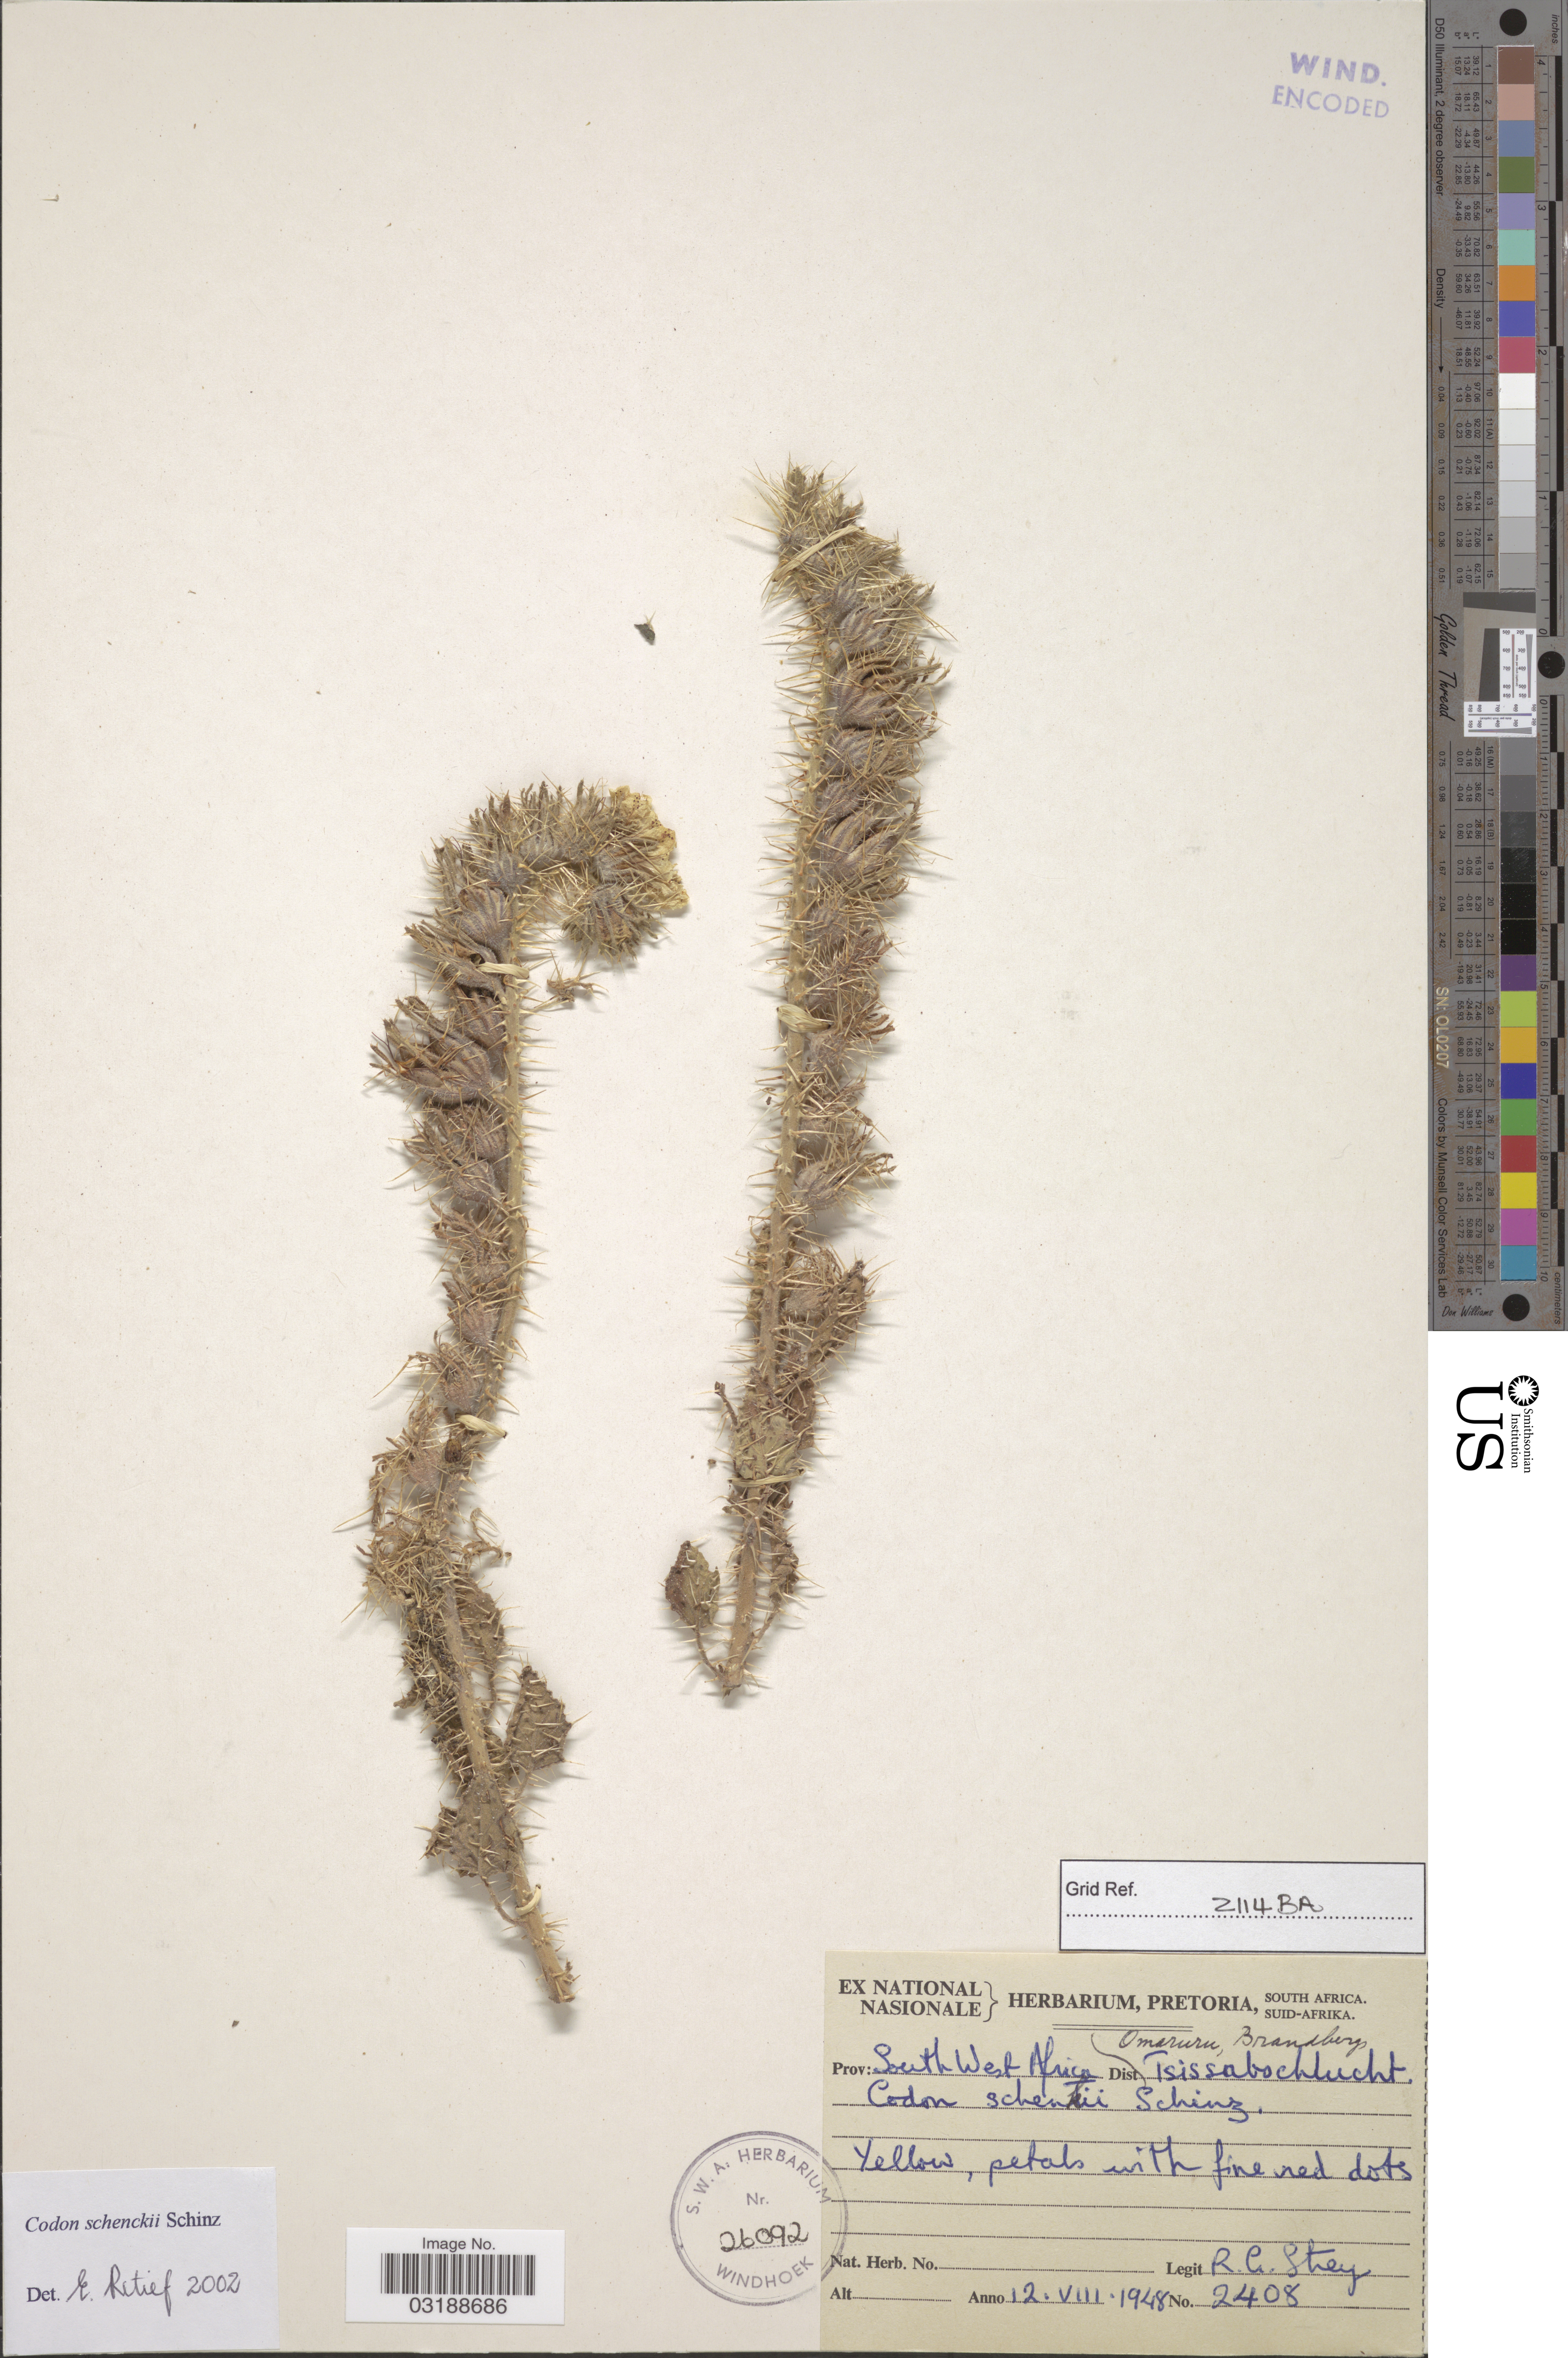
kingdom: Plantae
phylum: Tracheophyta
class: Magnoliopsida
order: Boraginales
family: Codonaceae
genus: Codon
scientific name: Codon schenckii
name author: Schinz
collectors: R. G. Strey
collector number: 2408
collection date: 1948-08-12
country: Namibia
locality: Prov: South West Africa. Dist. Omaruru, Brandberg, Tsissabochlucht.